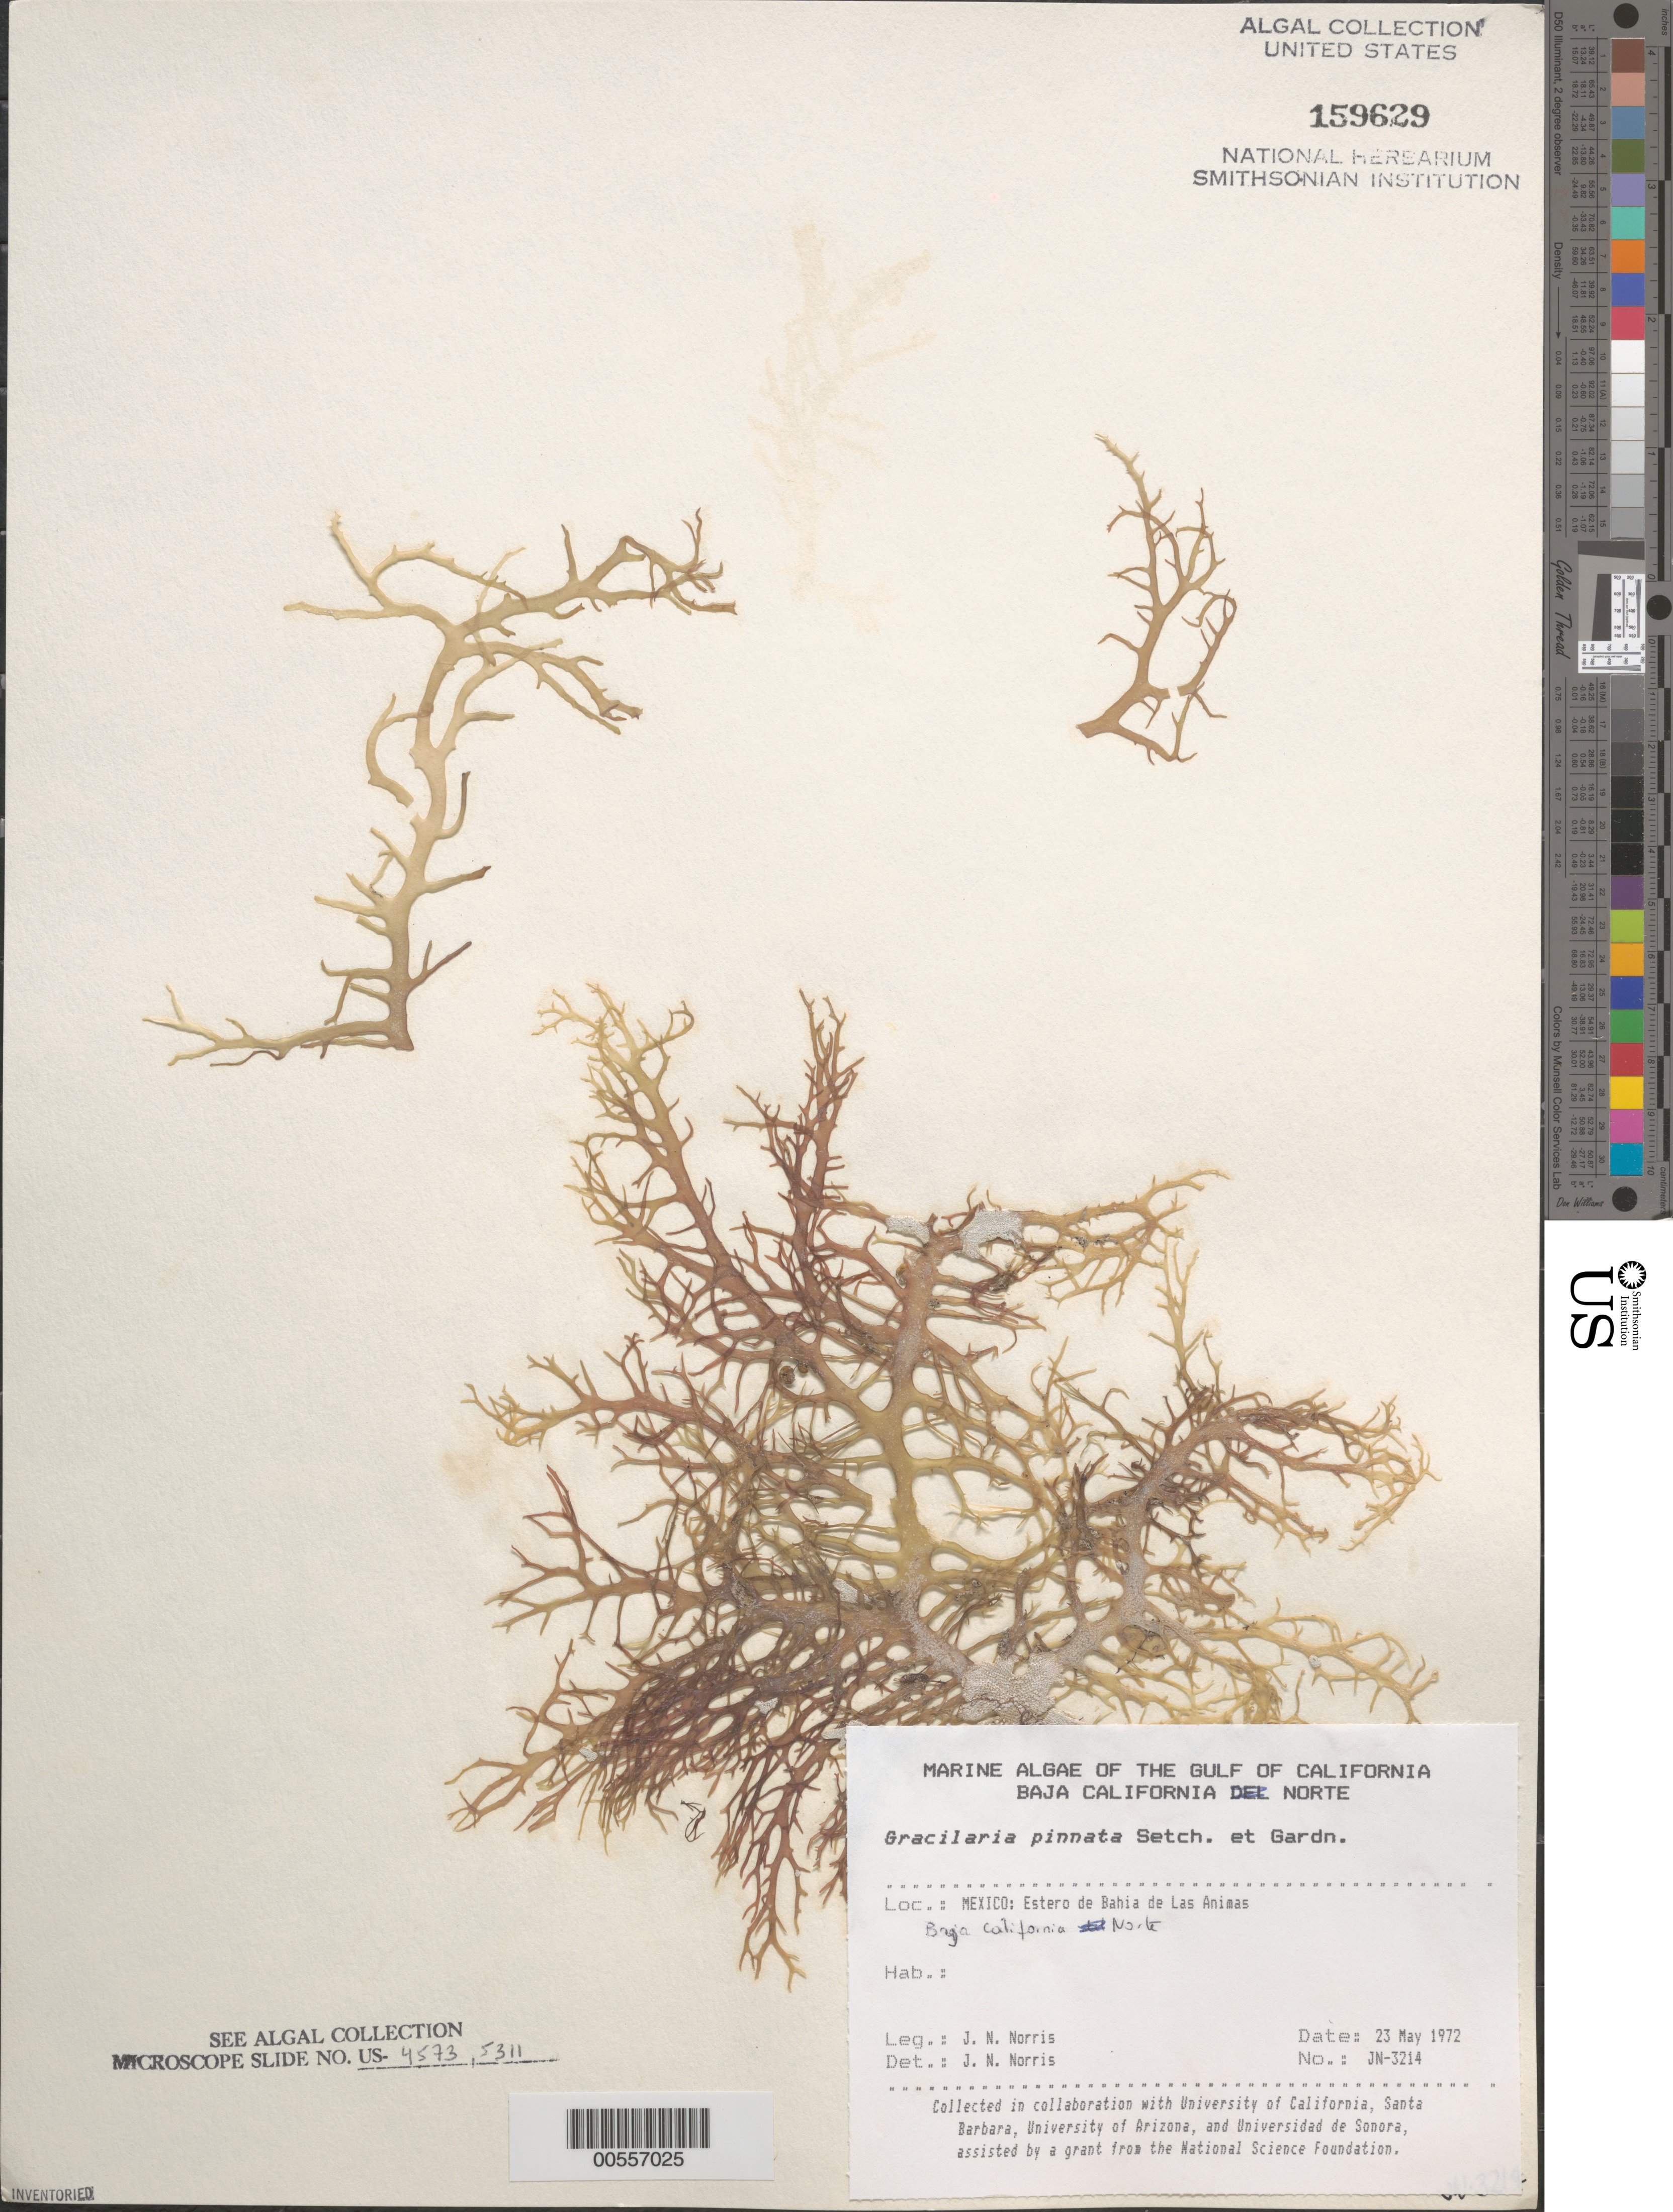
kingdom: Plantae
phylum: Rhodophyta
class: Florideophyceae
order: Gracilariales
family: Gracilariaceae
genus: Gracilaria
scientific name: Gracilaria pinnata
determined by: Norris, James N.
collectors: J. N. Norris & K. E. Bucher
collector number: JN-3214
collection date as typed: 23 May 1972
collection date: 1972-05-23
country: Mexico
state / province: Baja California Norte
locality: Estero de Bahia de las Animas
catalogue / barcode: US 159629